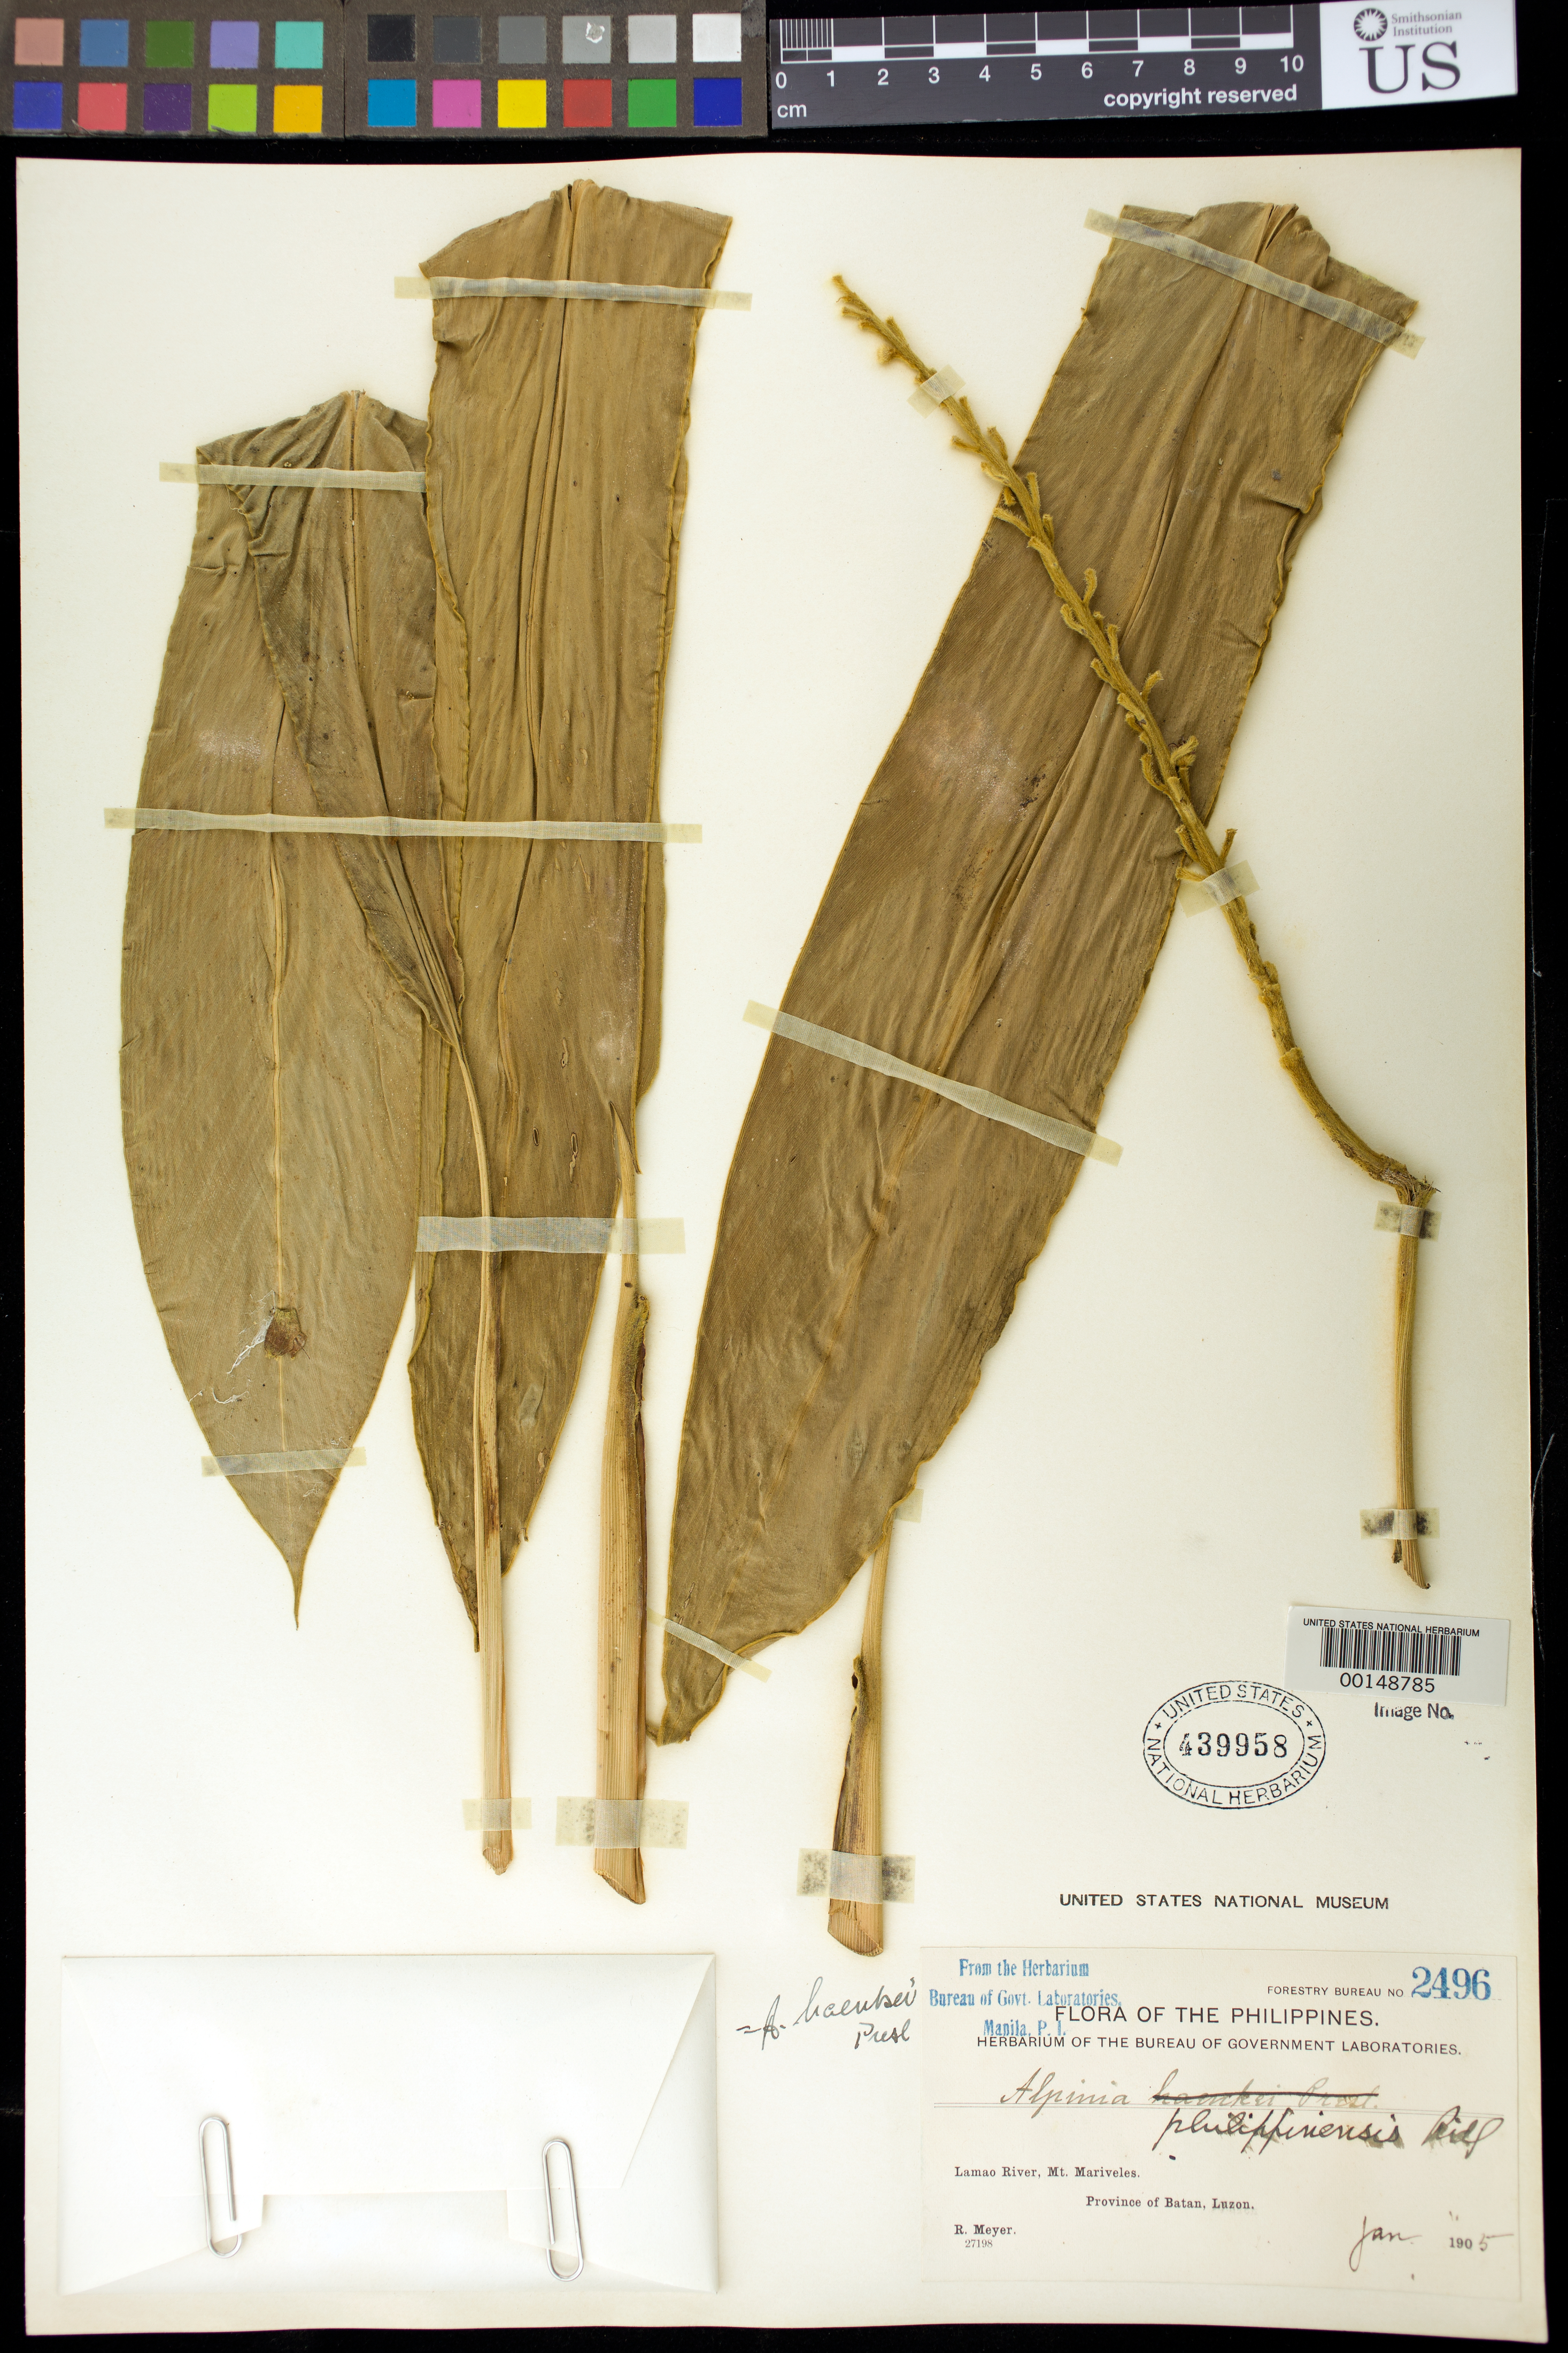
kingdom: Plantae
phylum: Tracheophyta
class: Liliopsida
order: Zingiberales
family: Zingiberaceae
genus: Alpinia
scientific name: Alpinia haenkei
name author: C. Presl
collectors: R. Meyer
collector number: For. Bur. 2496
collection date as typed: Jan 1905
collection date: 1905-01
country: Philippines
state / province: Central Luzon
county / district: Bataan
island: Luzon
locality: Lamao river, mt. mariveles, prov of batan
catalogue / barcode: US 439958